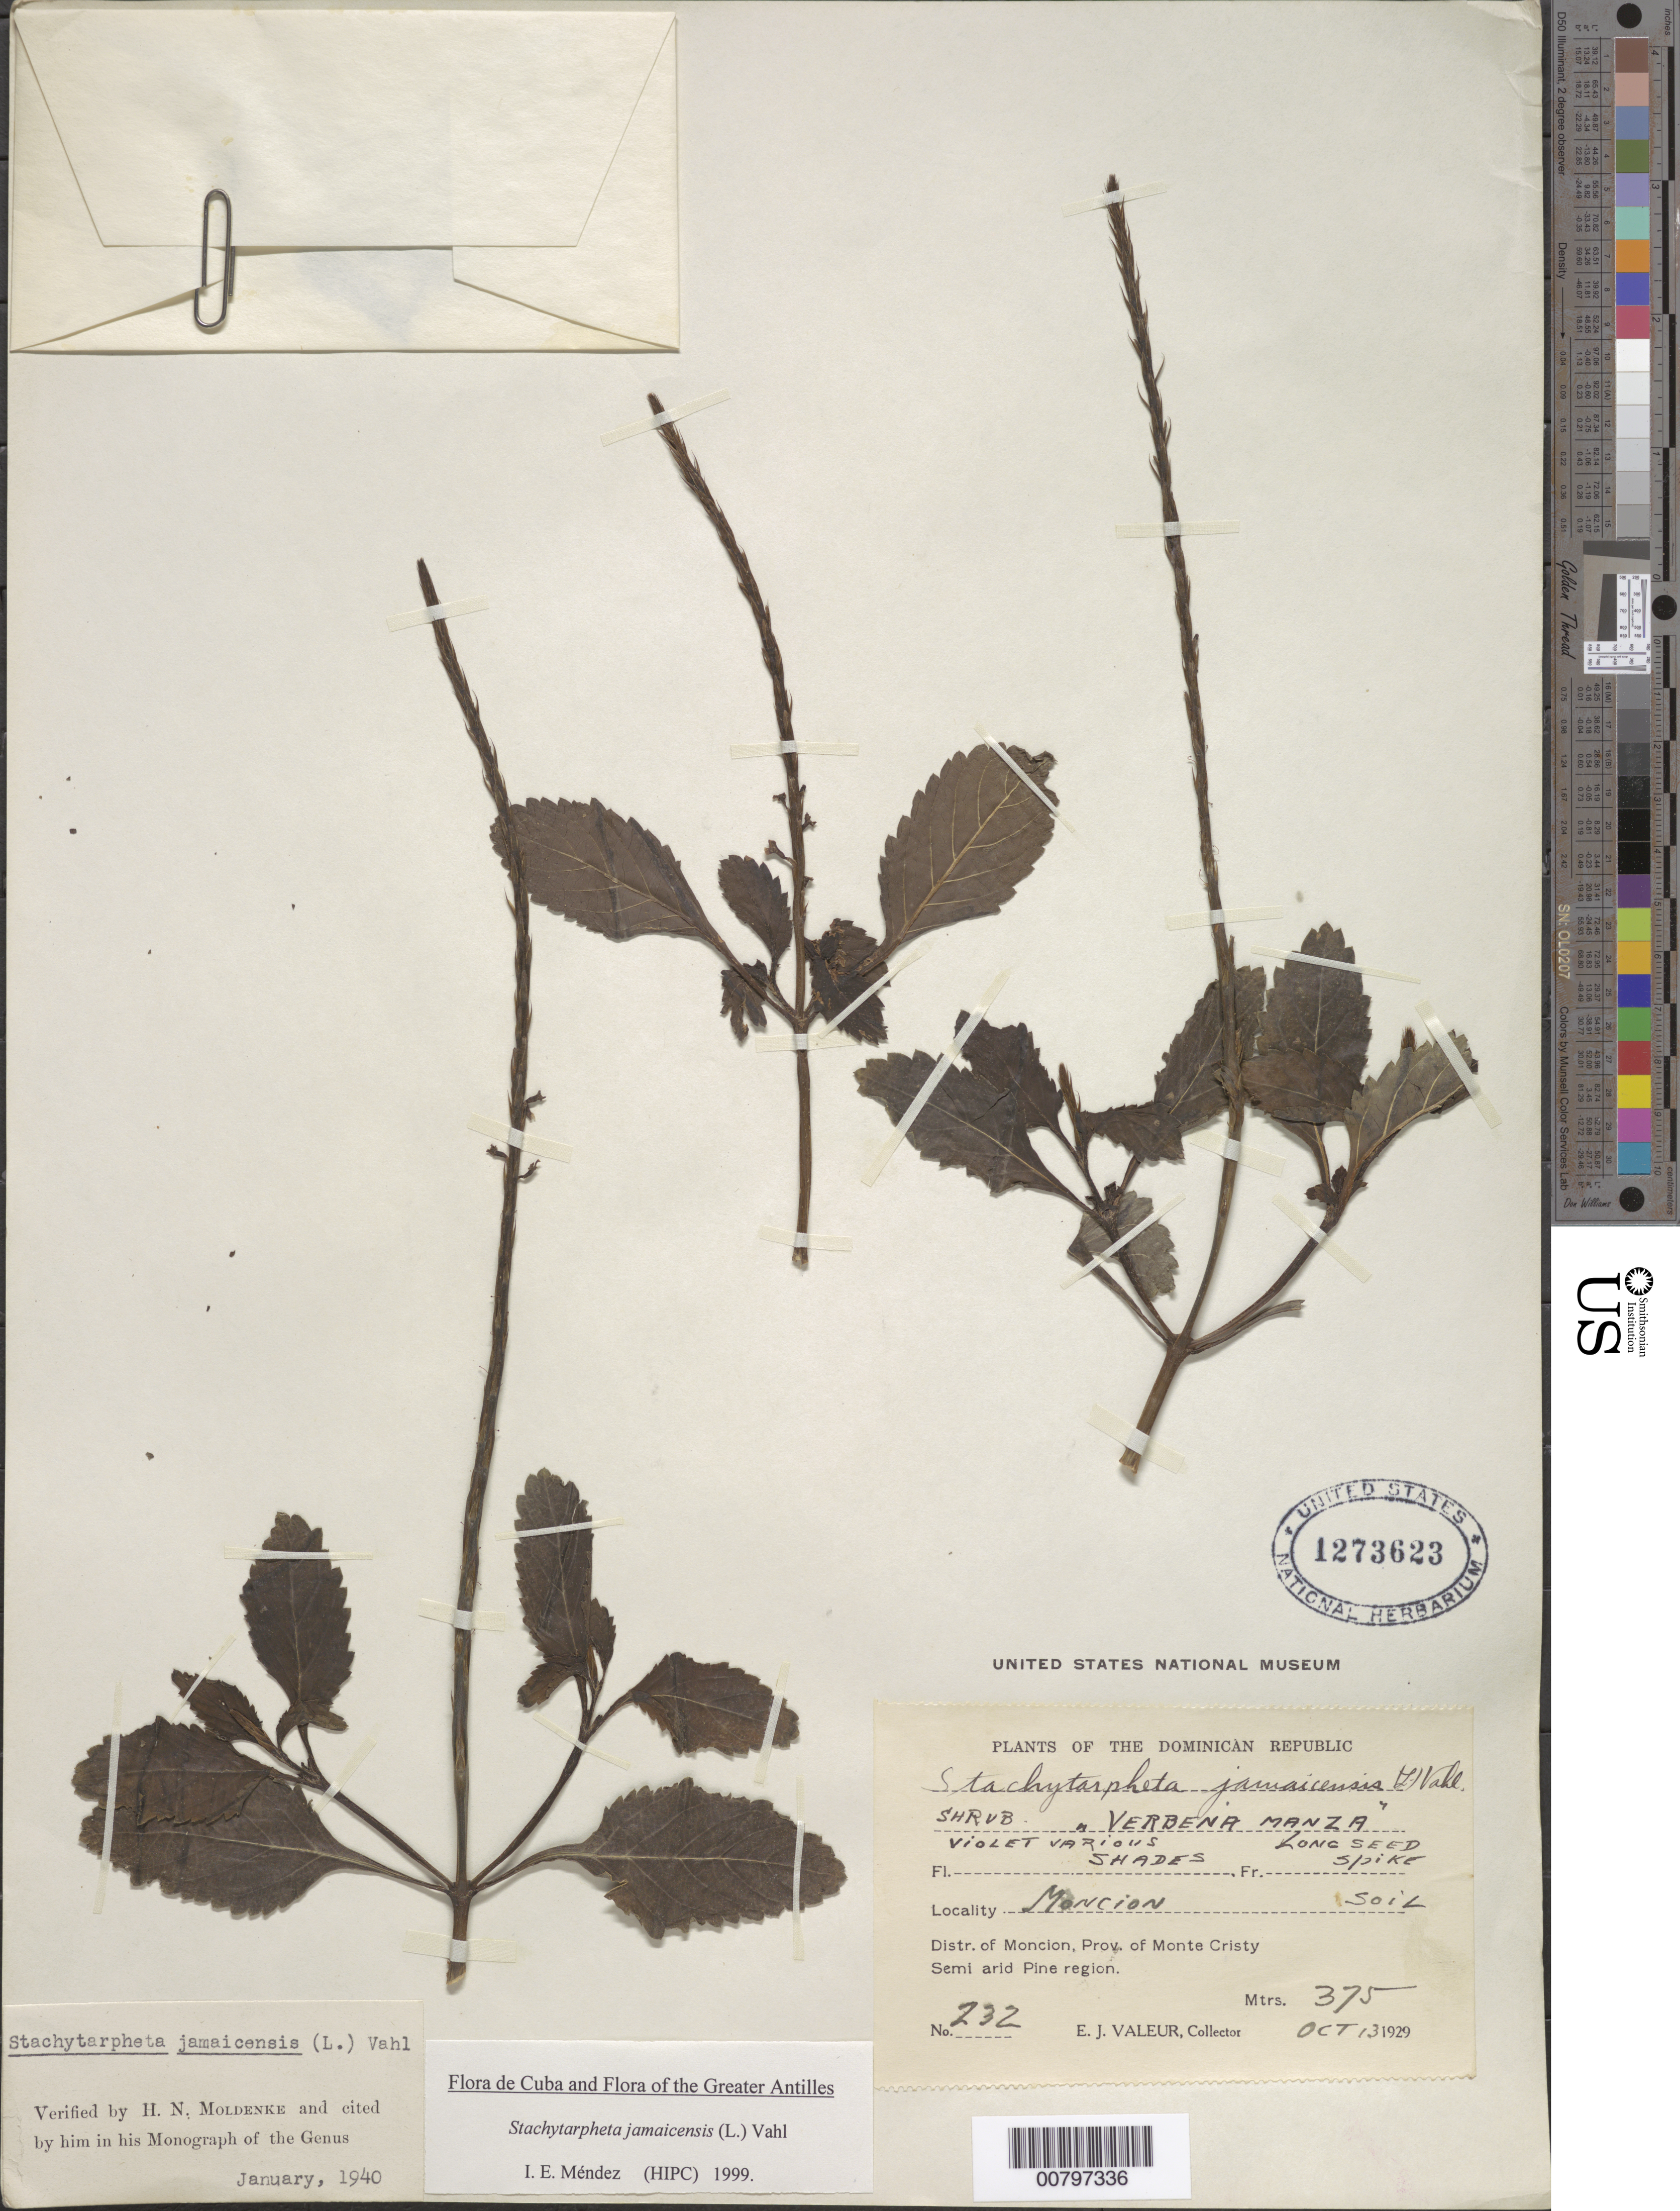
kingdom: Plantae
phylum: Tracheophyta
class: Magnoliopsida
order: Lamiales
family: Verbenaceae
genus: Stachytarpheta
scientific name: Stachytarpheta jamaicensis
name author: (L.) Vahl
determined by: Méndez, Isidro E., (HIPC)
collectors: E. Valeur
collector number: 232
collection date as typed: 13 Oct 1929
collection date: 1929-10-13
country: Dominican Republic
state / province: Monte Cristi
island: Hispaniola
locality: Moncion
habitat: Semi arid pine region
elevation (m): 375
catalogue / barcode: US 1273623